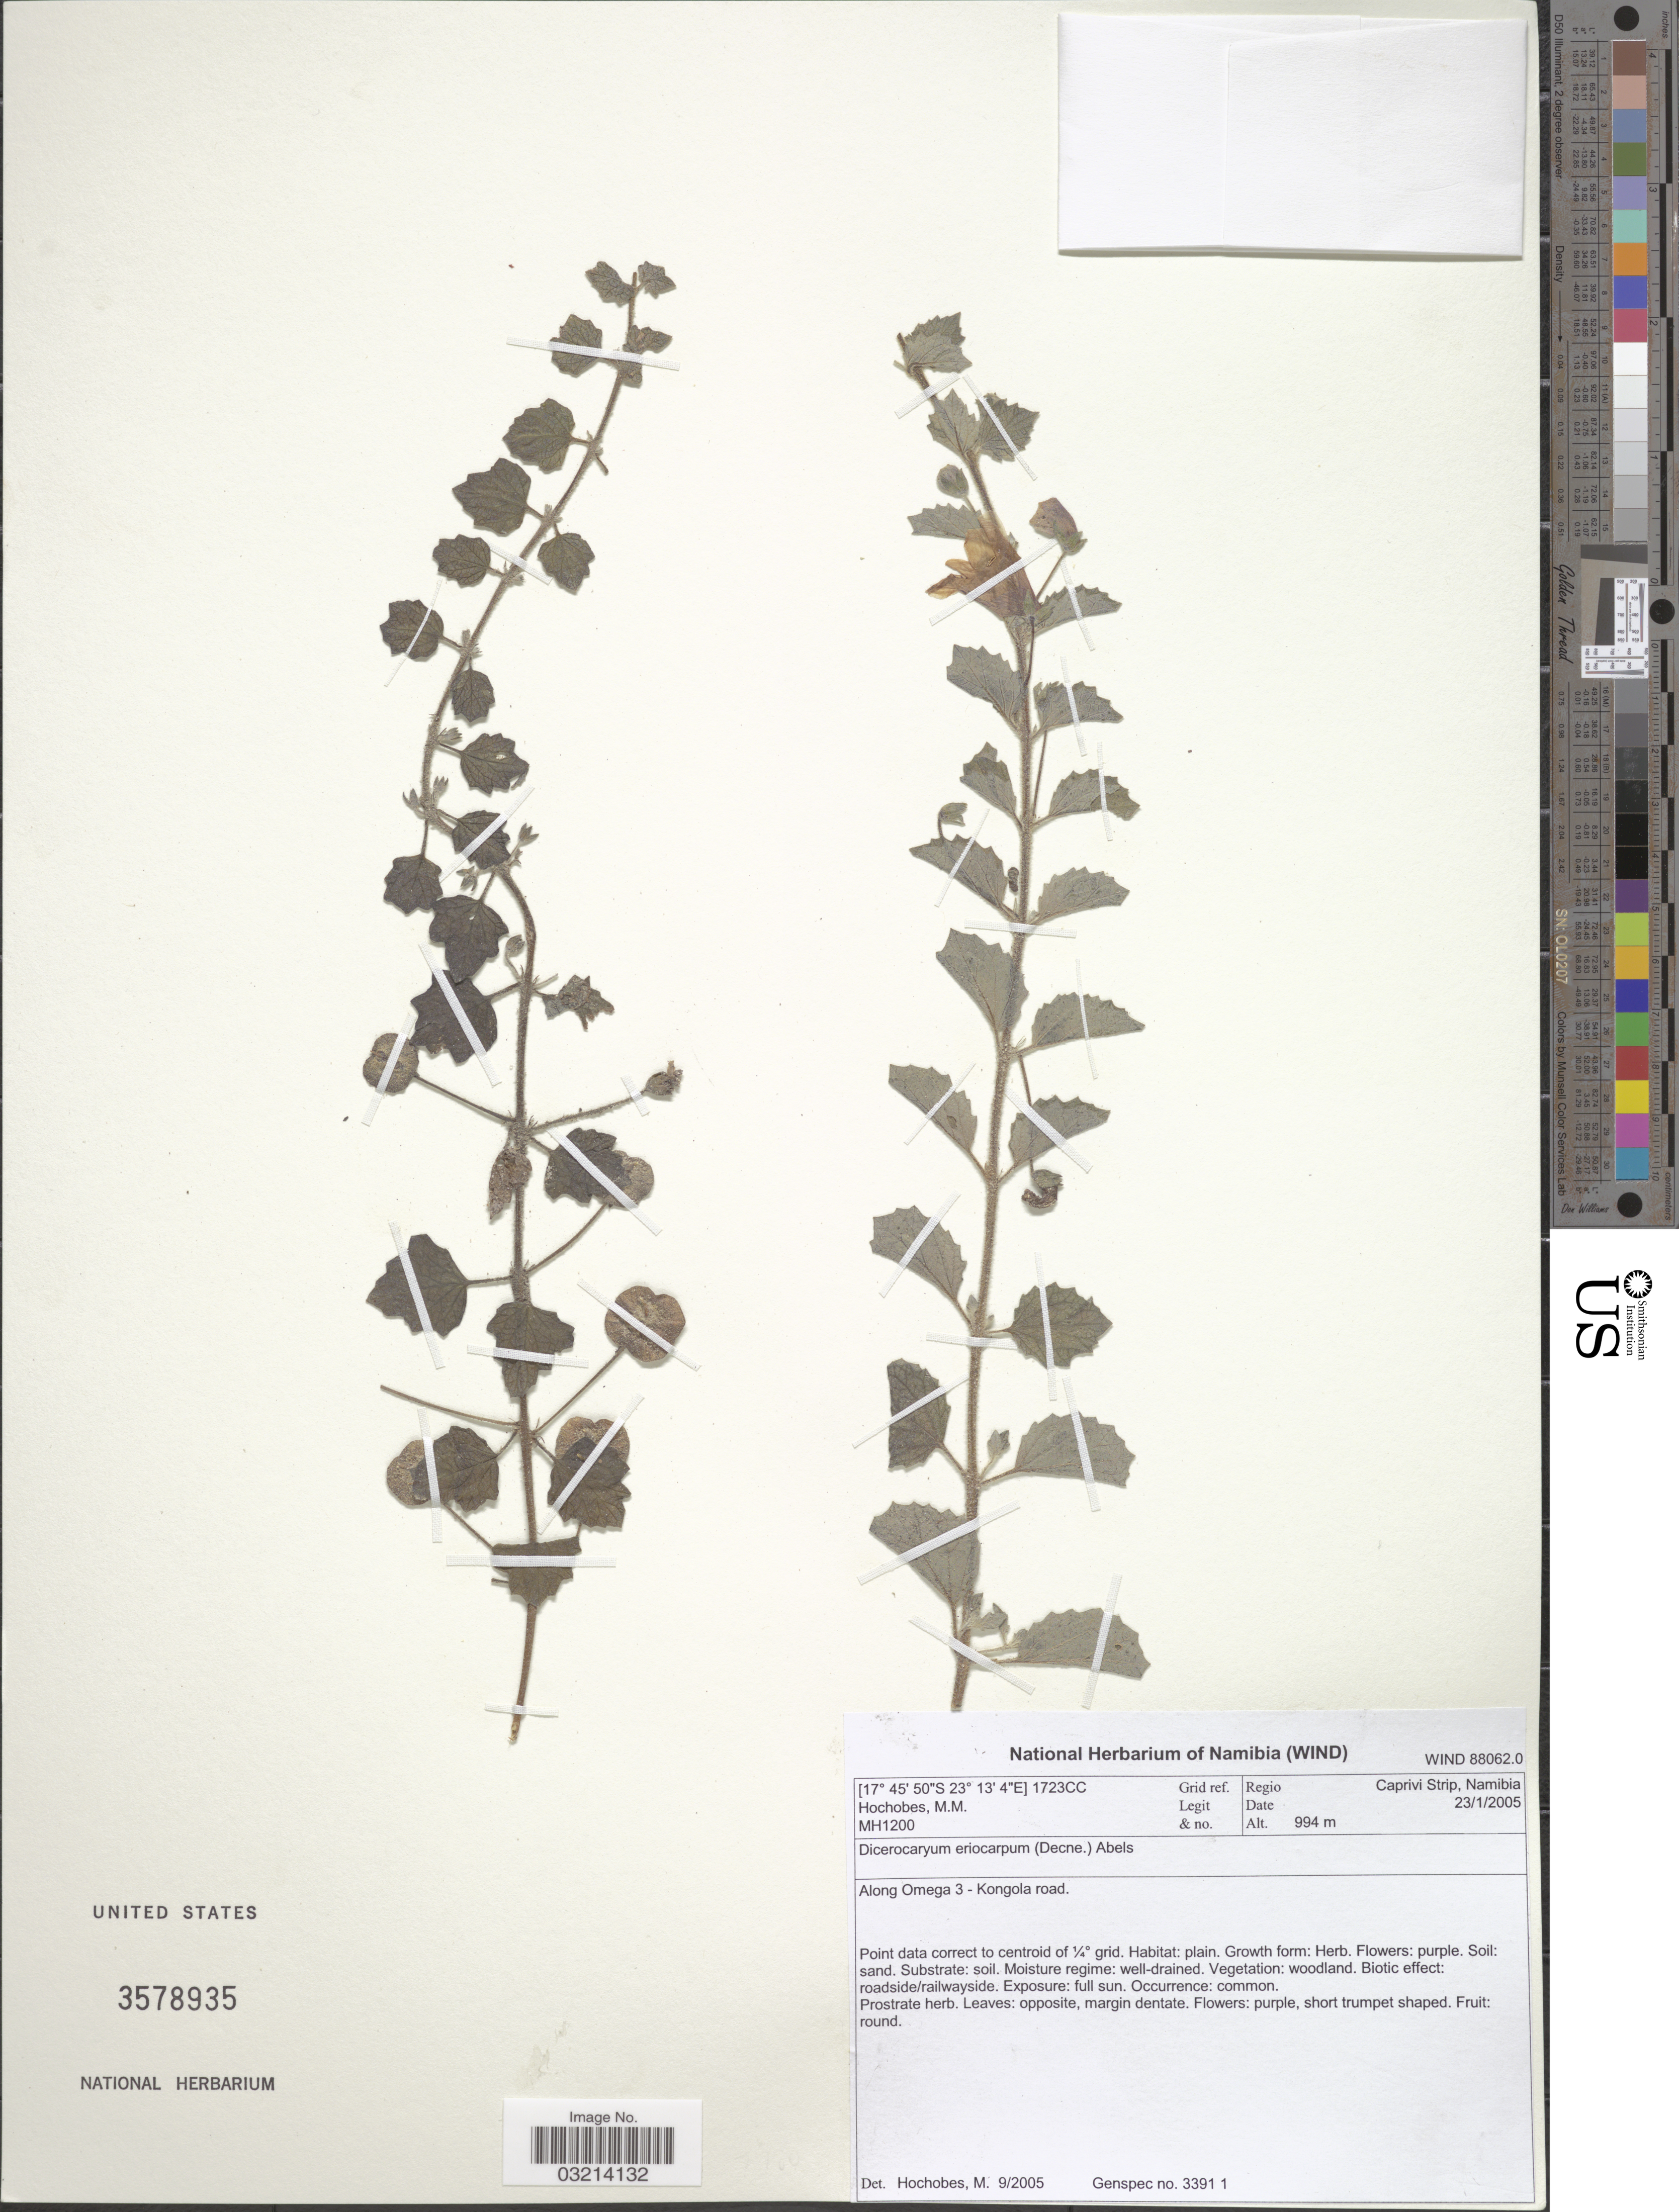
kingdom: Plantae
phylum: Tracheophyta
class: Magnoliopsida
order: Lamiales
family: Pedaliaceae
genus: Dicerocaryum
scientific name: Dicerocaryum eriocarpum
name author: (Decne.) Abels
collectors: M. Hochobes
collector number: MH1200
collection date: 2005-01-23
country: Namibia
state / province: Caprivi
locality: Grid ref. 1723CC. Regio Caprivi Strip, Namibia. Along Omega 3 - Kongola road.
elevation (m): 994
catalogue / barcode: US 3578935